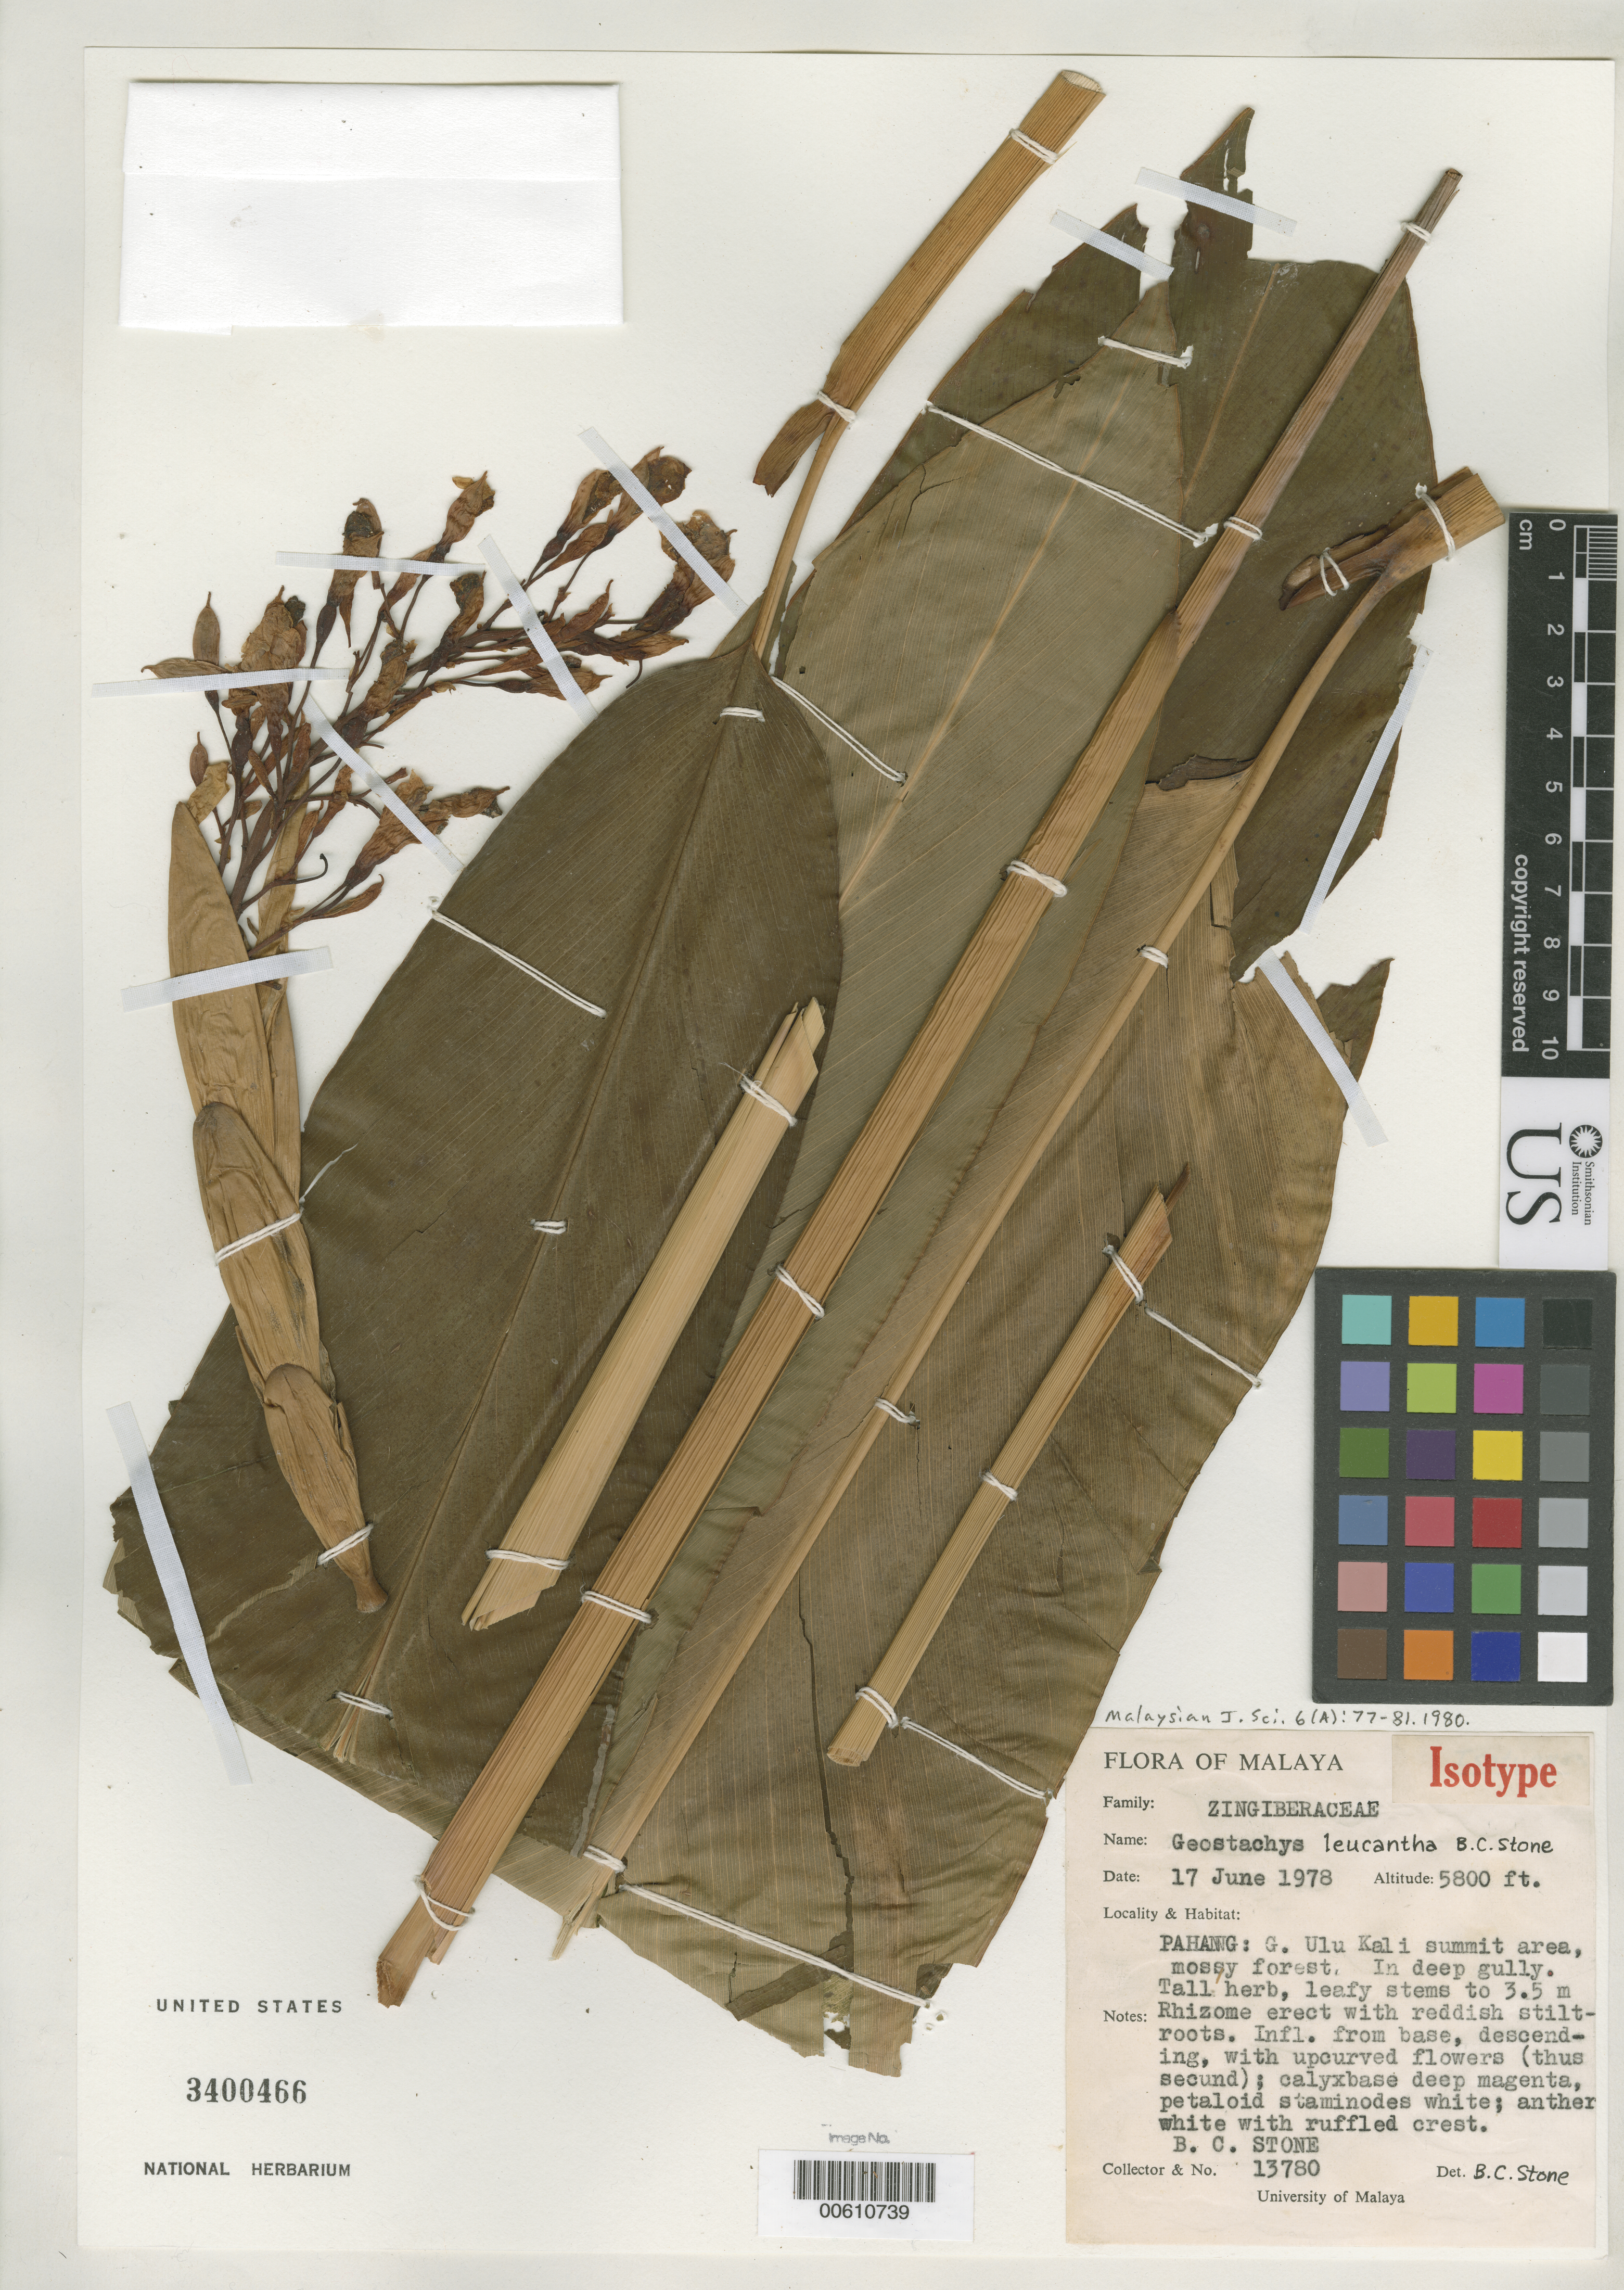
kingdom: Plantae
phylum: Tracheophyta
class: Liliopsida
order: Zingiberales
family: Zingiberaceae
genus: Geostachys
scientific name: Geostachys leucantha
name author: B.C. Stone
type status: Isotype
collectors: B. C. Stone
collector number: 13780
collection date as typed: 17 Jun 1978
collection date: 1978-06-17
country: Malaysia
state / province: Pahang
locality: G. Ulu Kali summit area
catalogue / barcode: US 3400466